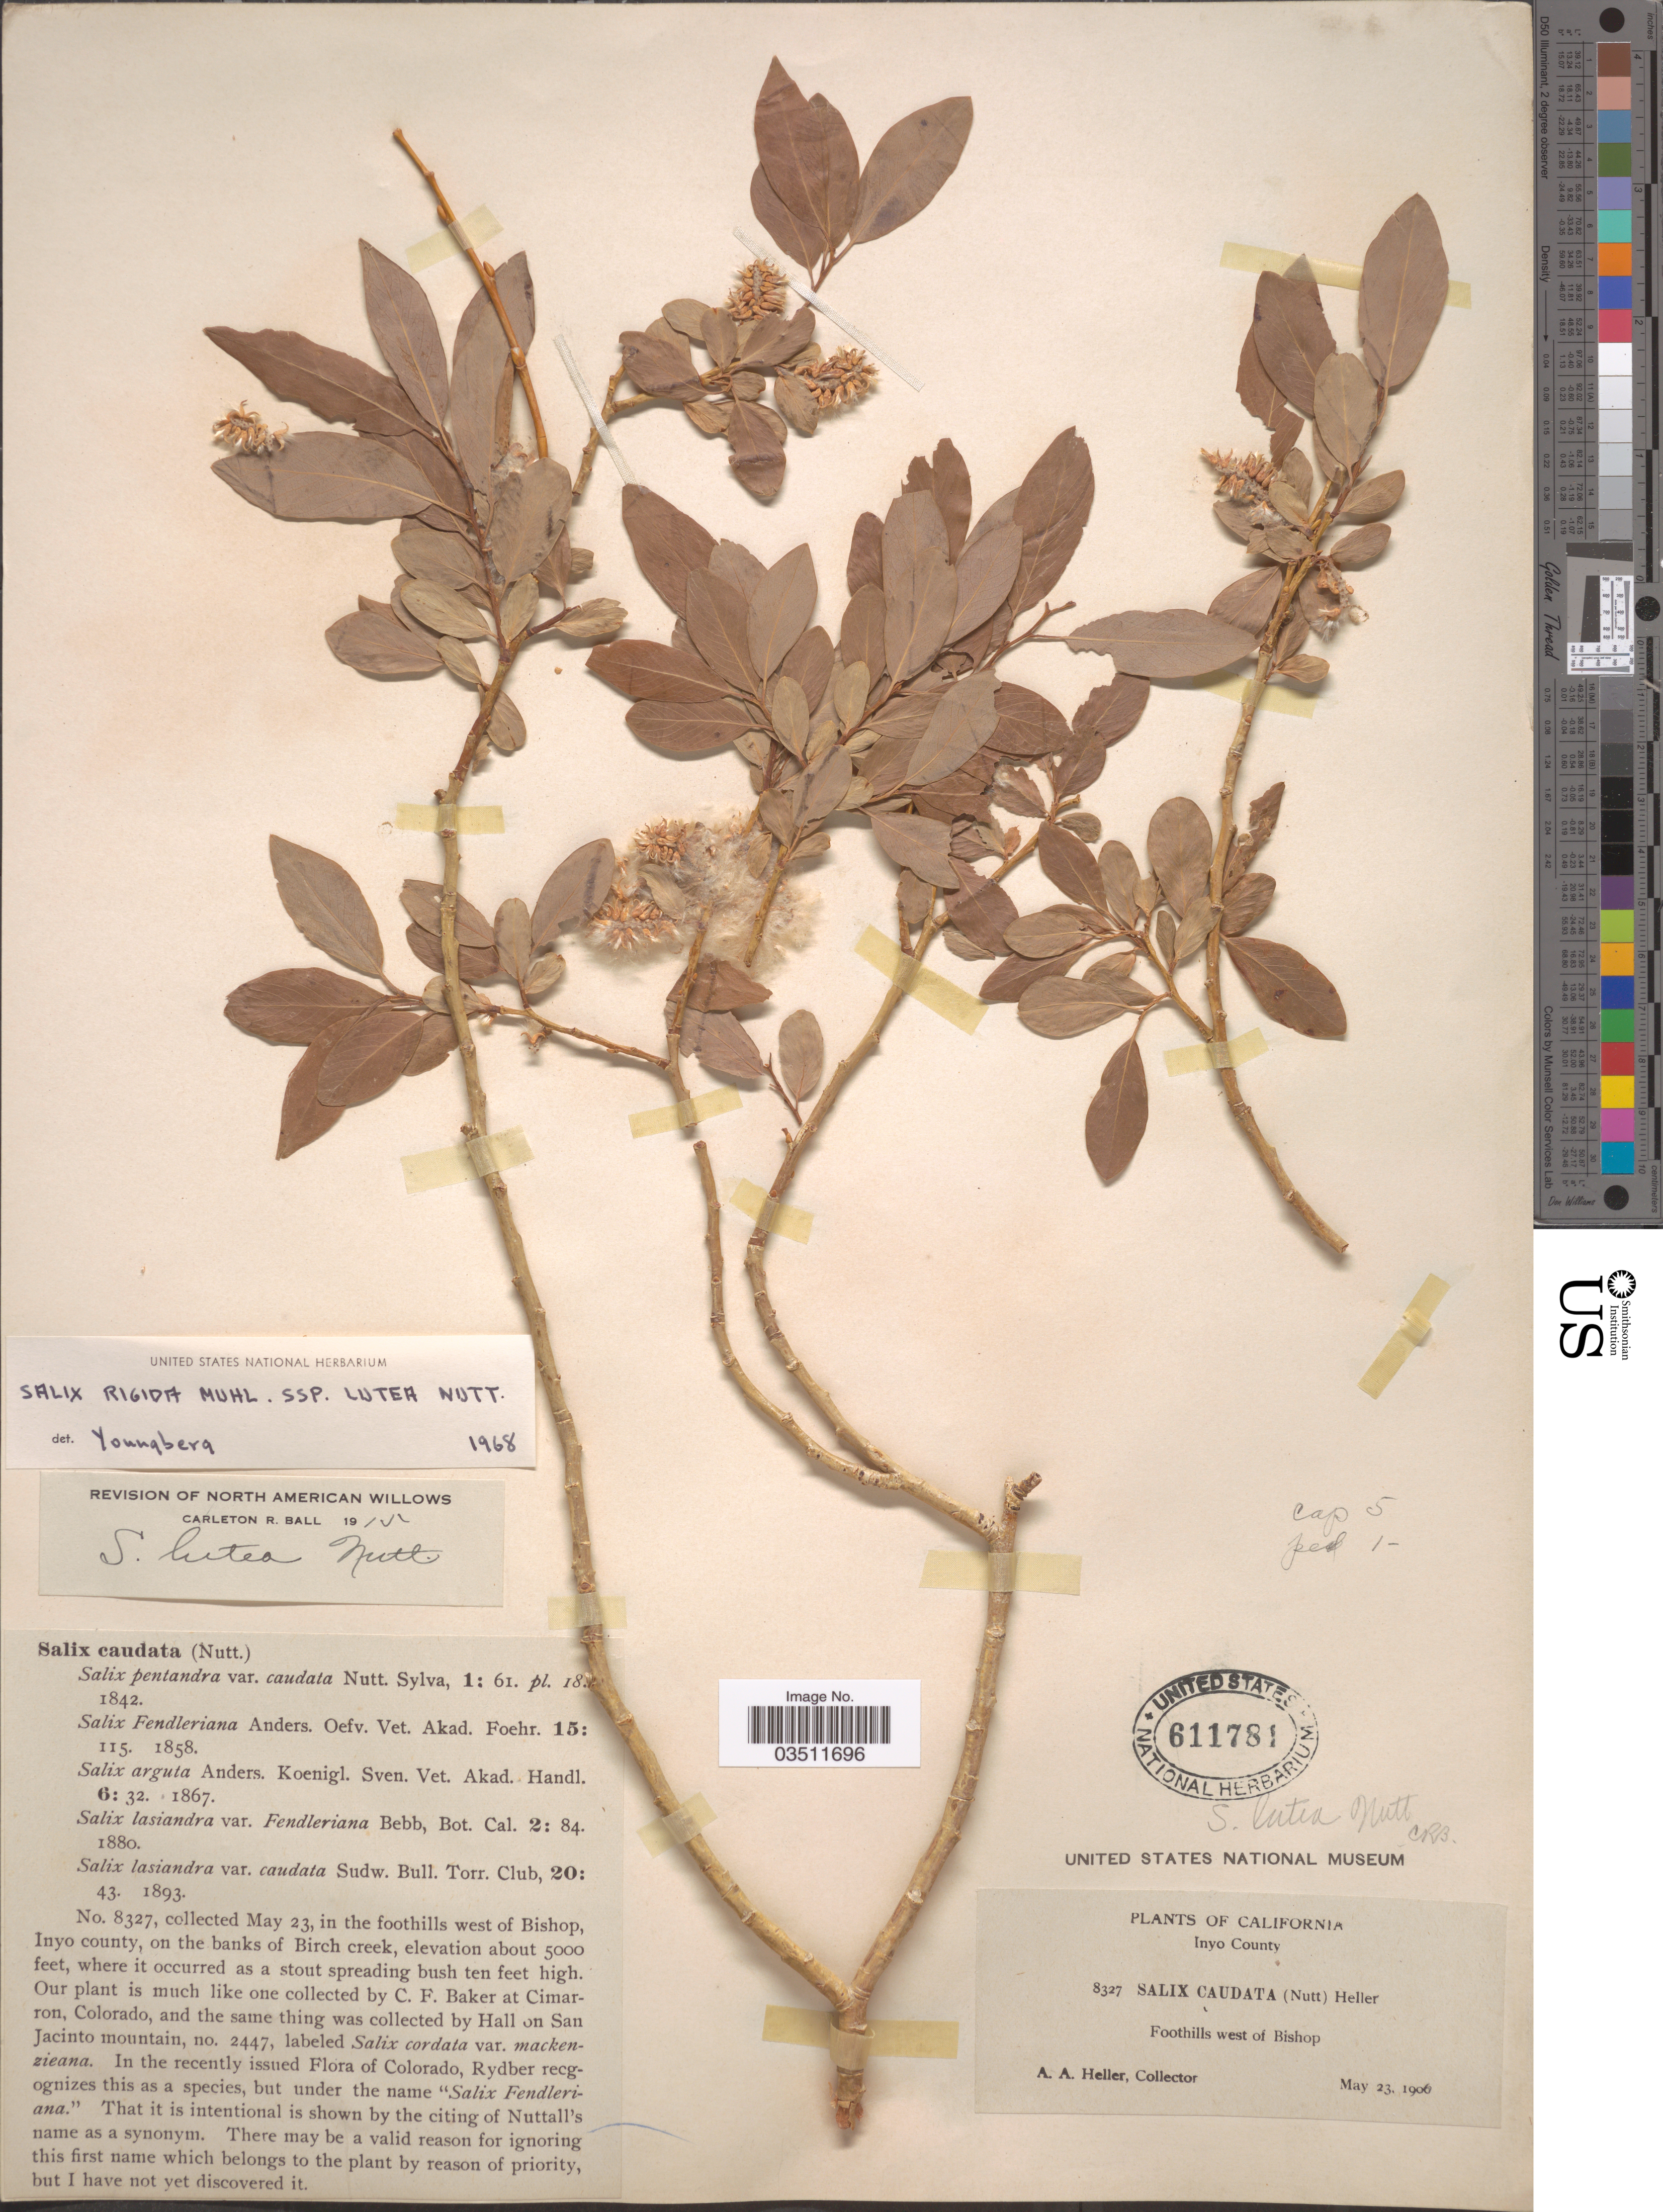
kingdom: Plantae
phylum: Tracheophyta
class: Magnoliopsida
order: Malpighiales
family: Salicaceae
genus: Salix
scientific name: Salix lutea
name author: Nutt.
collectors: A. A. Heller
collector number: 8327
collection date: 1906-05-23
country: United States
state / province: California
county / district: Inyo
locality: Inyo County. Foothills west of Bishop. On the banks of Birch creek.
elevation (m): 1524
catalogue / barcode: US 611781